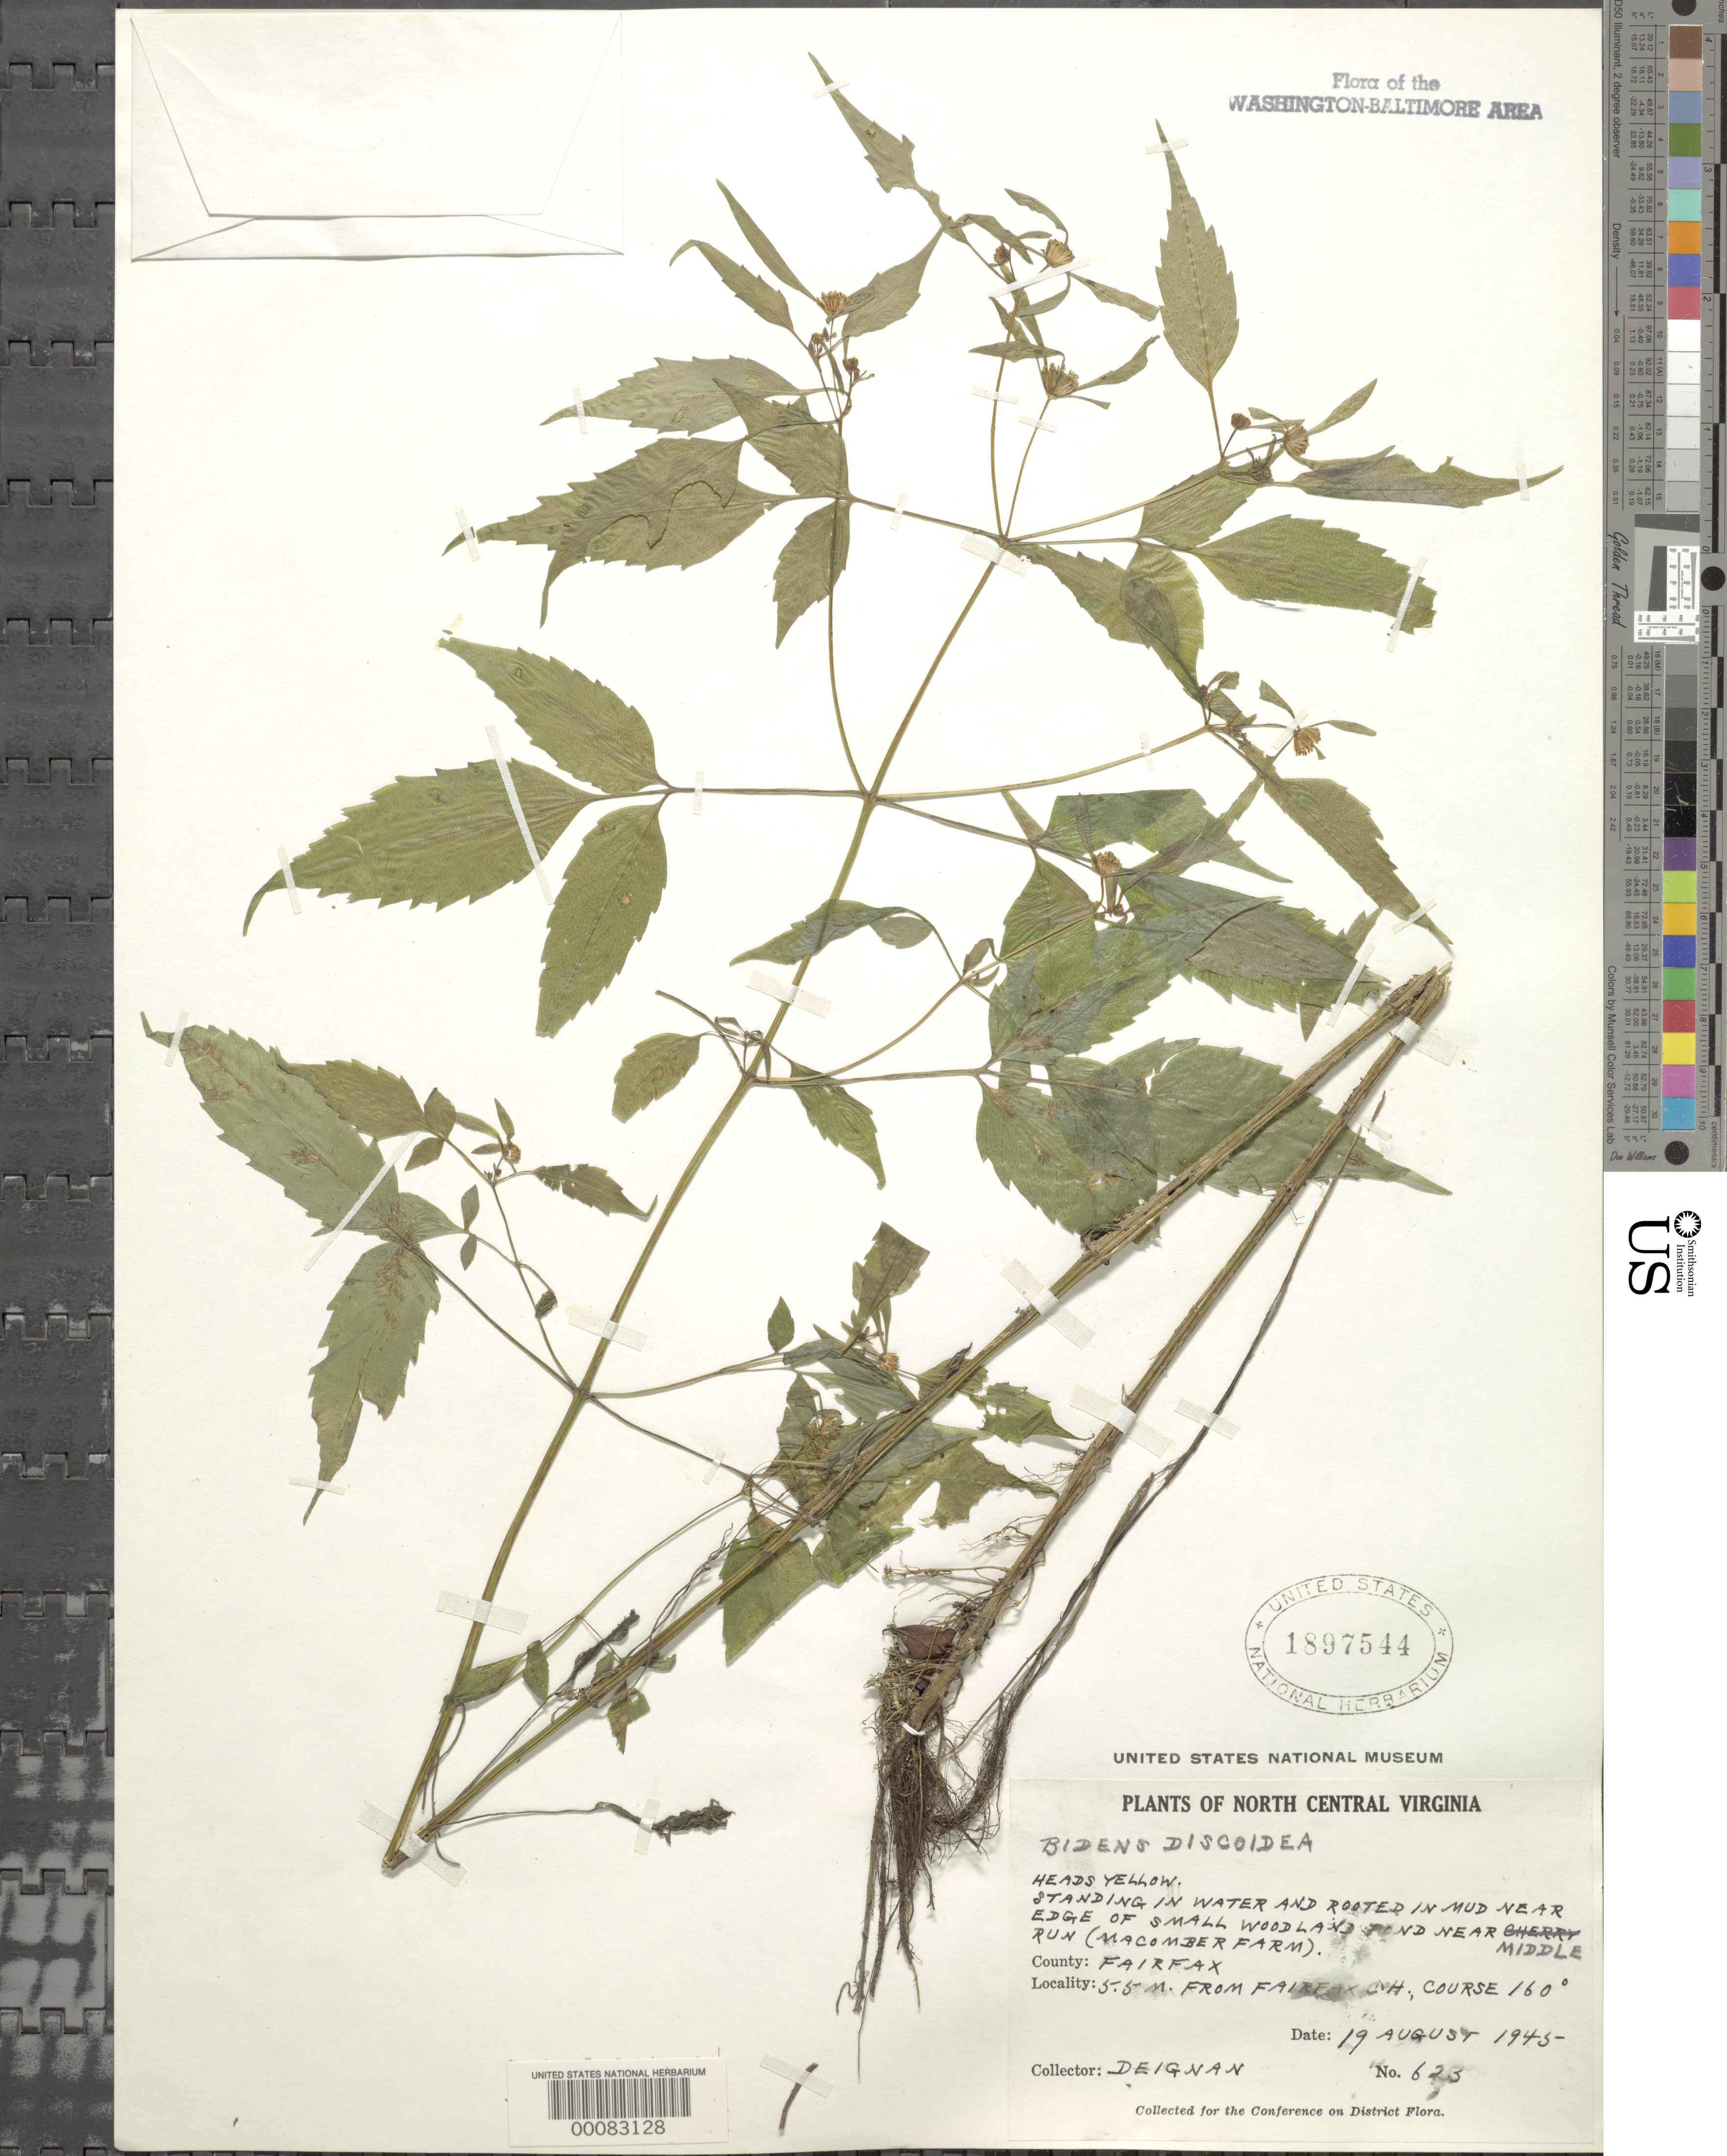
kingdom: Plantae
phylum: Tracheophyta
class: Magnoliopsida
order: Asterales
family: Asteraceae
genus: Bidens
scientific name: Bidens discoidea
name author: (Torr. & A. Gray) Britton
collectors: H. Deignan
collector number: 623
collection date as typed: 19 Aug 1945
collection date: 1945-08-19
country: United States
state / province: Virginia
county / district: Fairfax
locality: Pond near Middle Run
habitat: Pond shore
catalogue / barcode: US 1897544